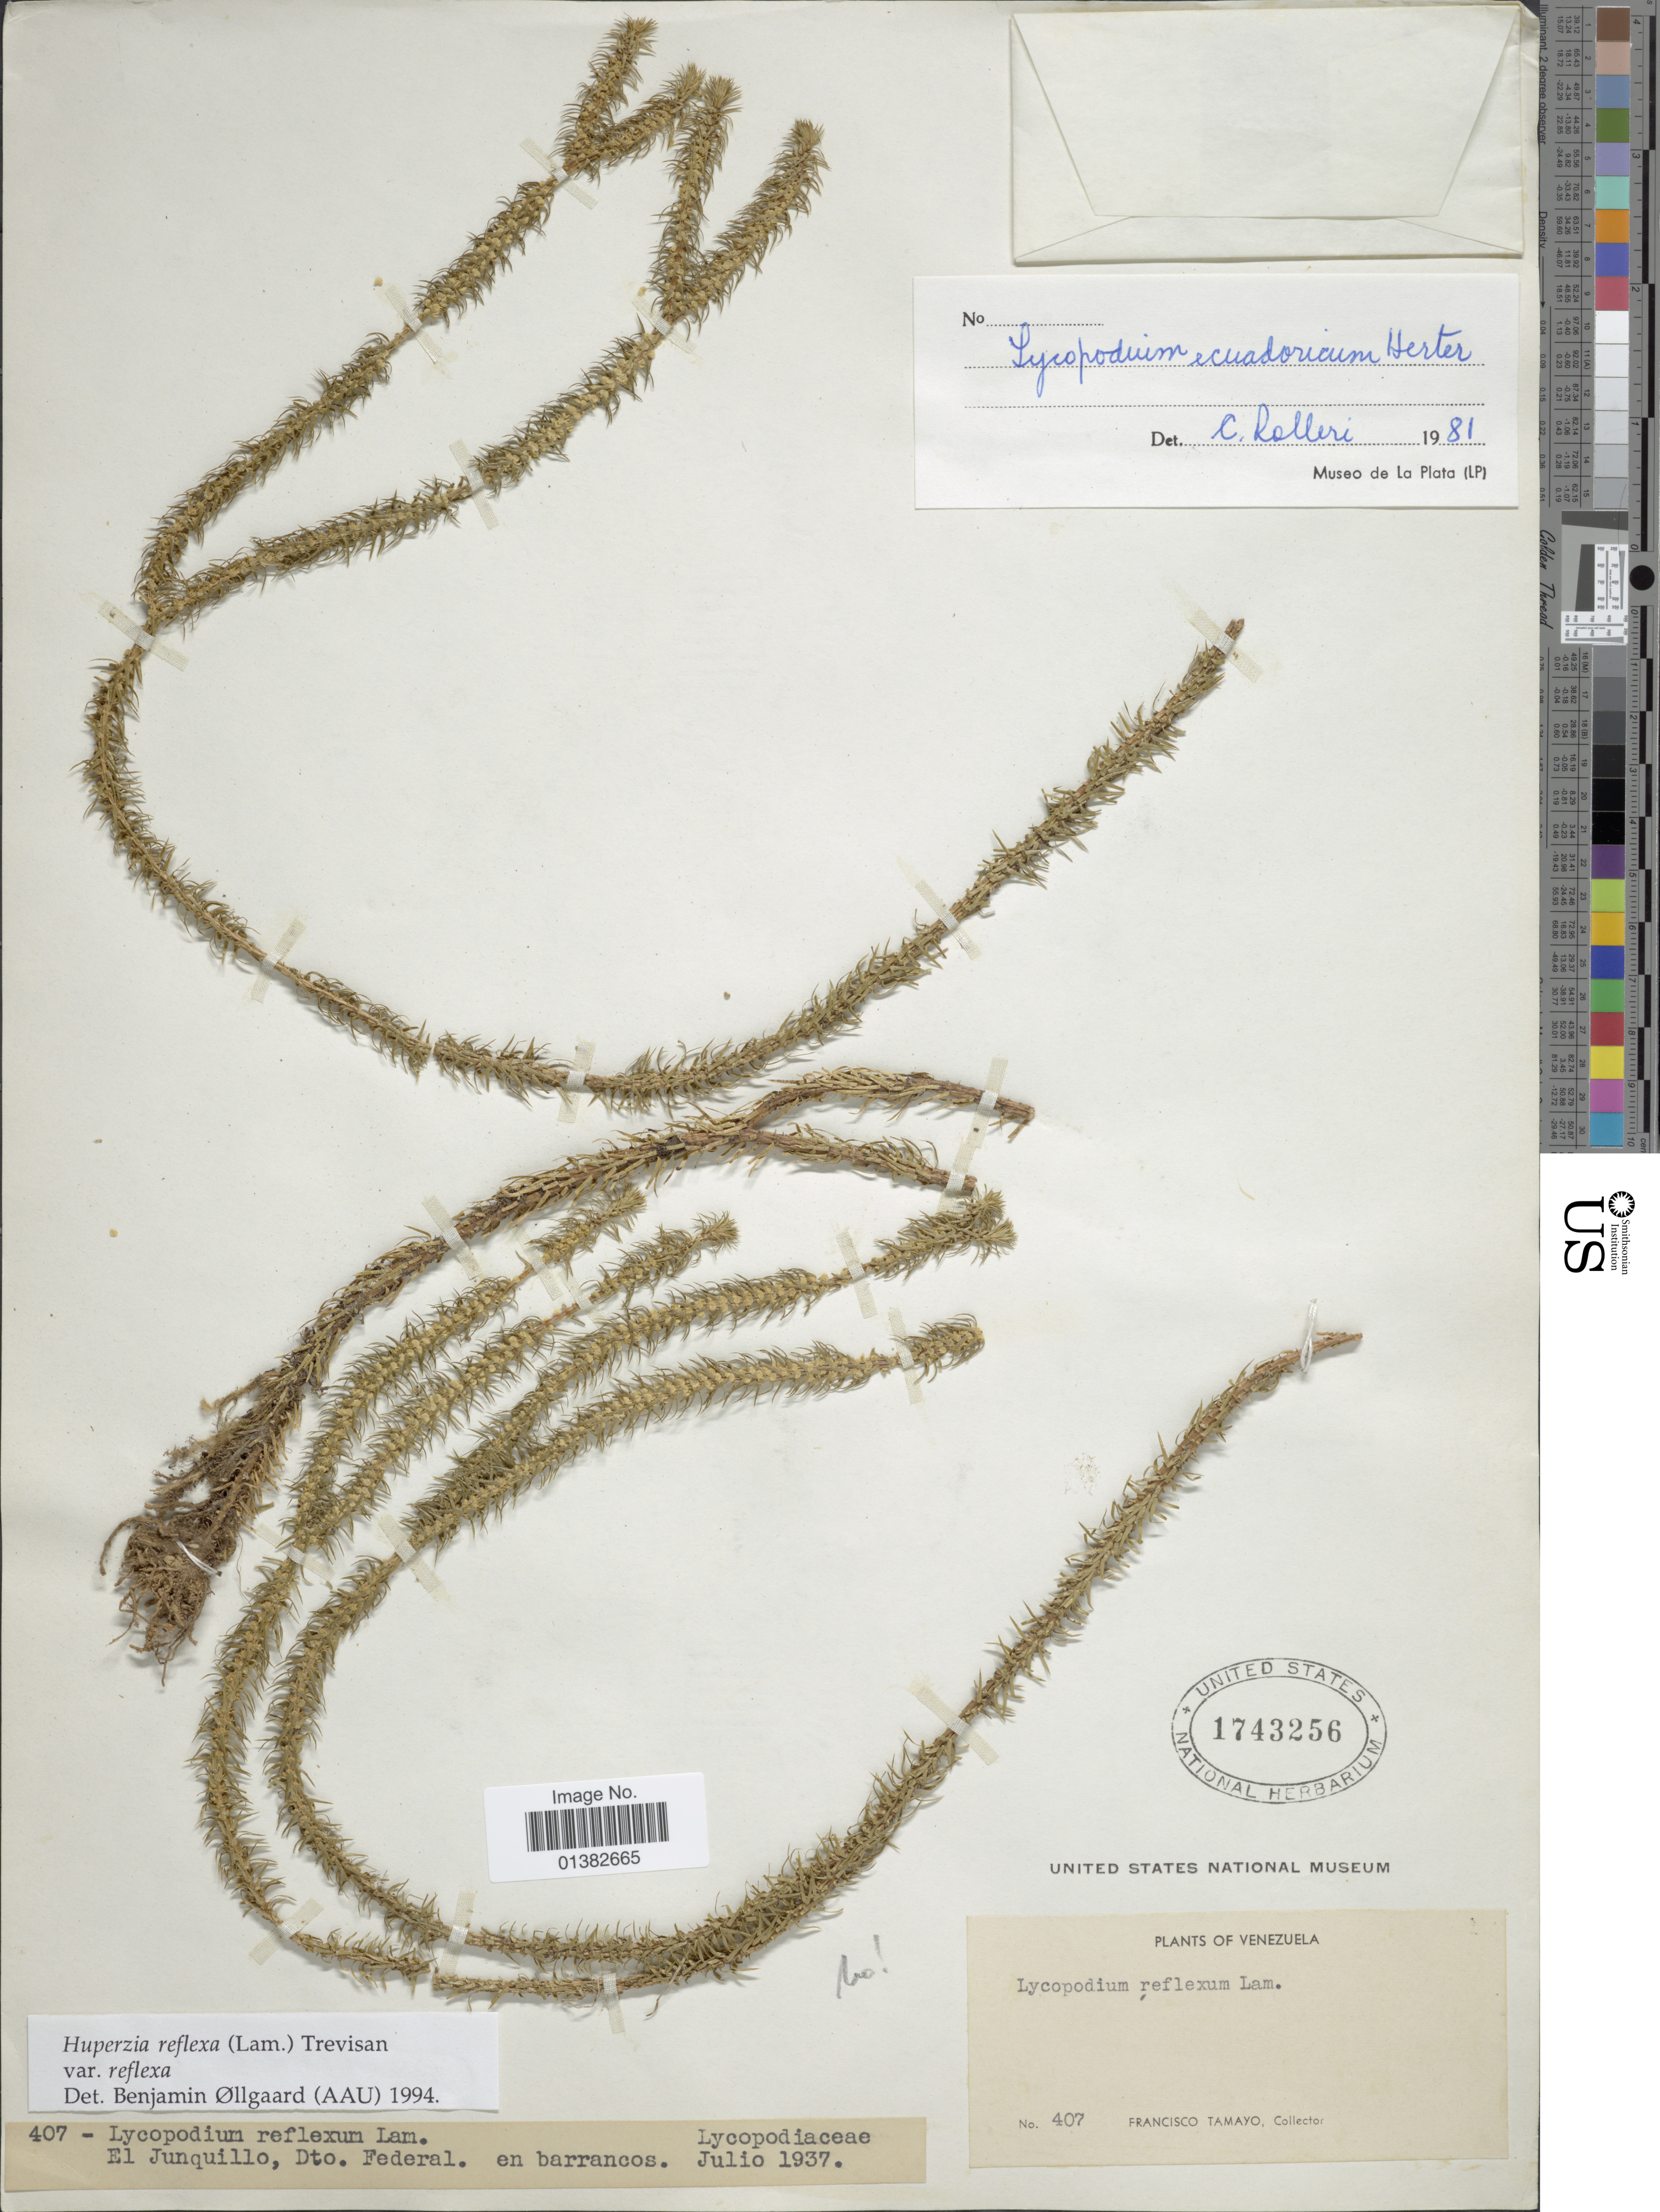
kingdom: Plantae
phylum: Tracheophyta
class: Lycopodiopsida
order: Lycopodiales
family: Lycopodiaceae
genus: Phlegmariurus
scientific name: Phlegmariurus reflexus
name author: (Lam.) B. Øllg.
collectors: F. Tamayo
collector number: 407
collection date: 1937-07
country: Venezuela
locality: El Junquillo, Dto. Federal en barrancos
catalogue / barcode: US 1743256